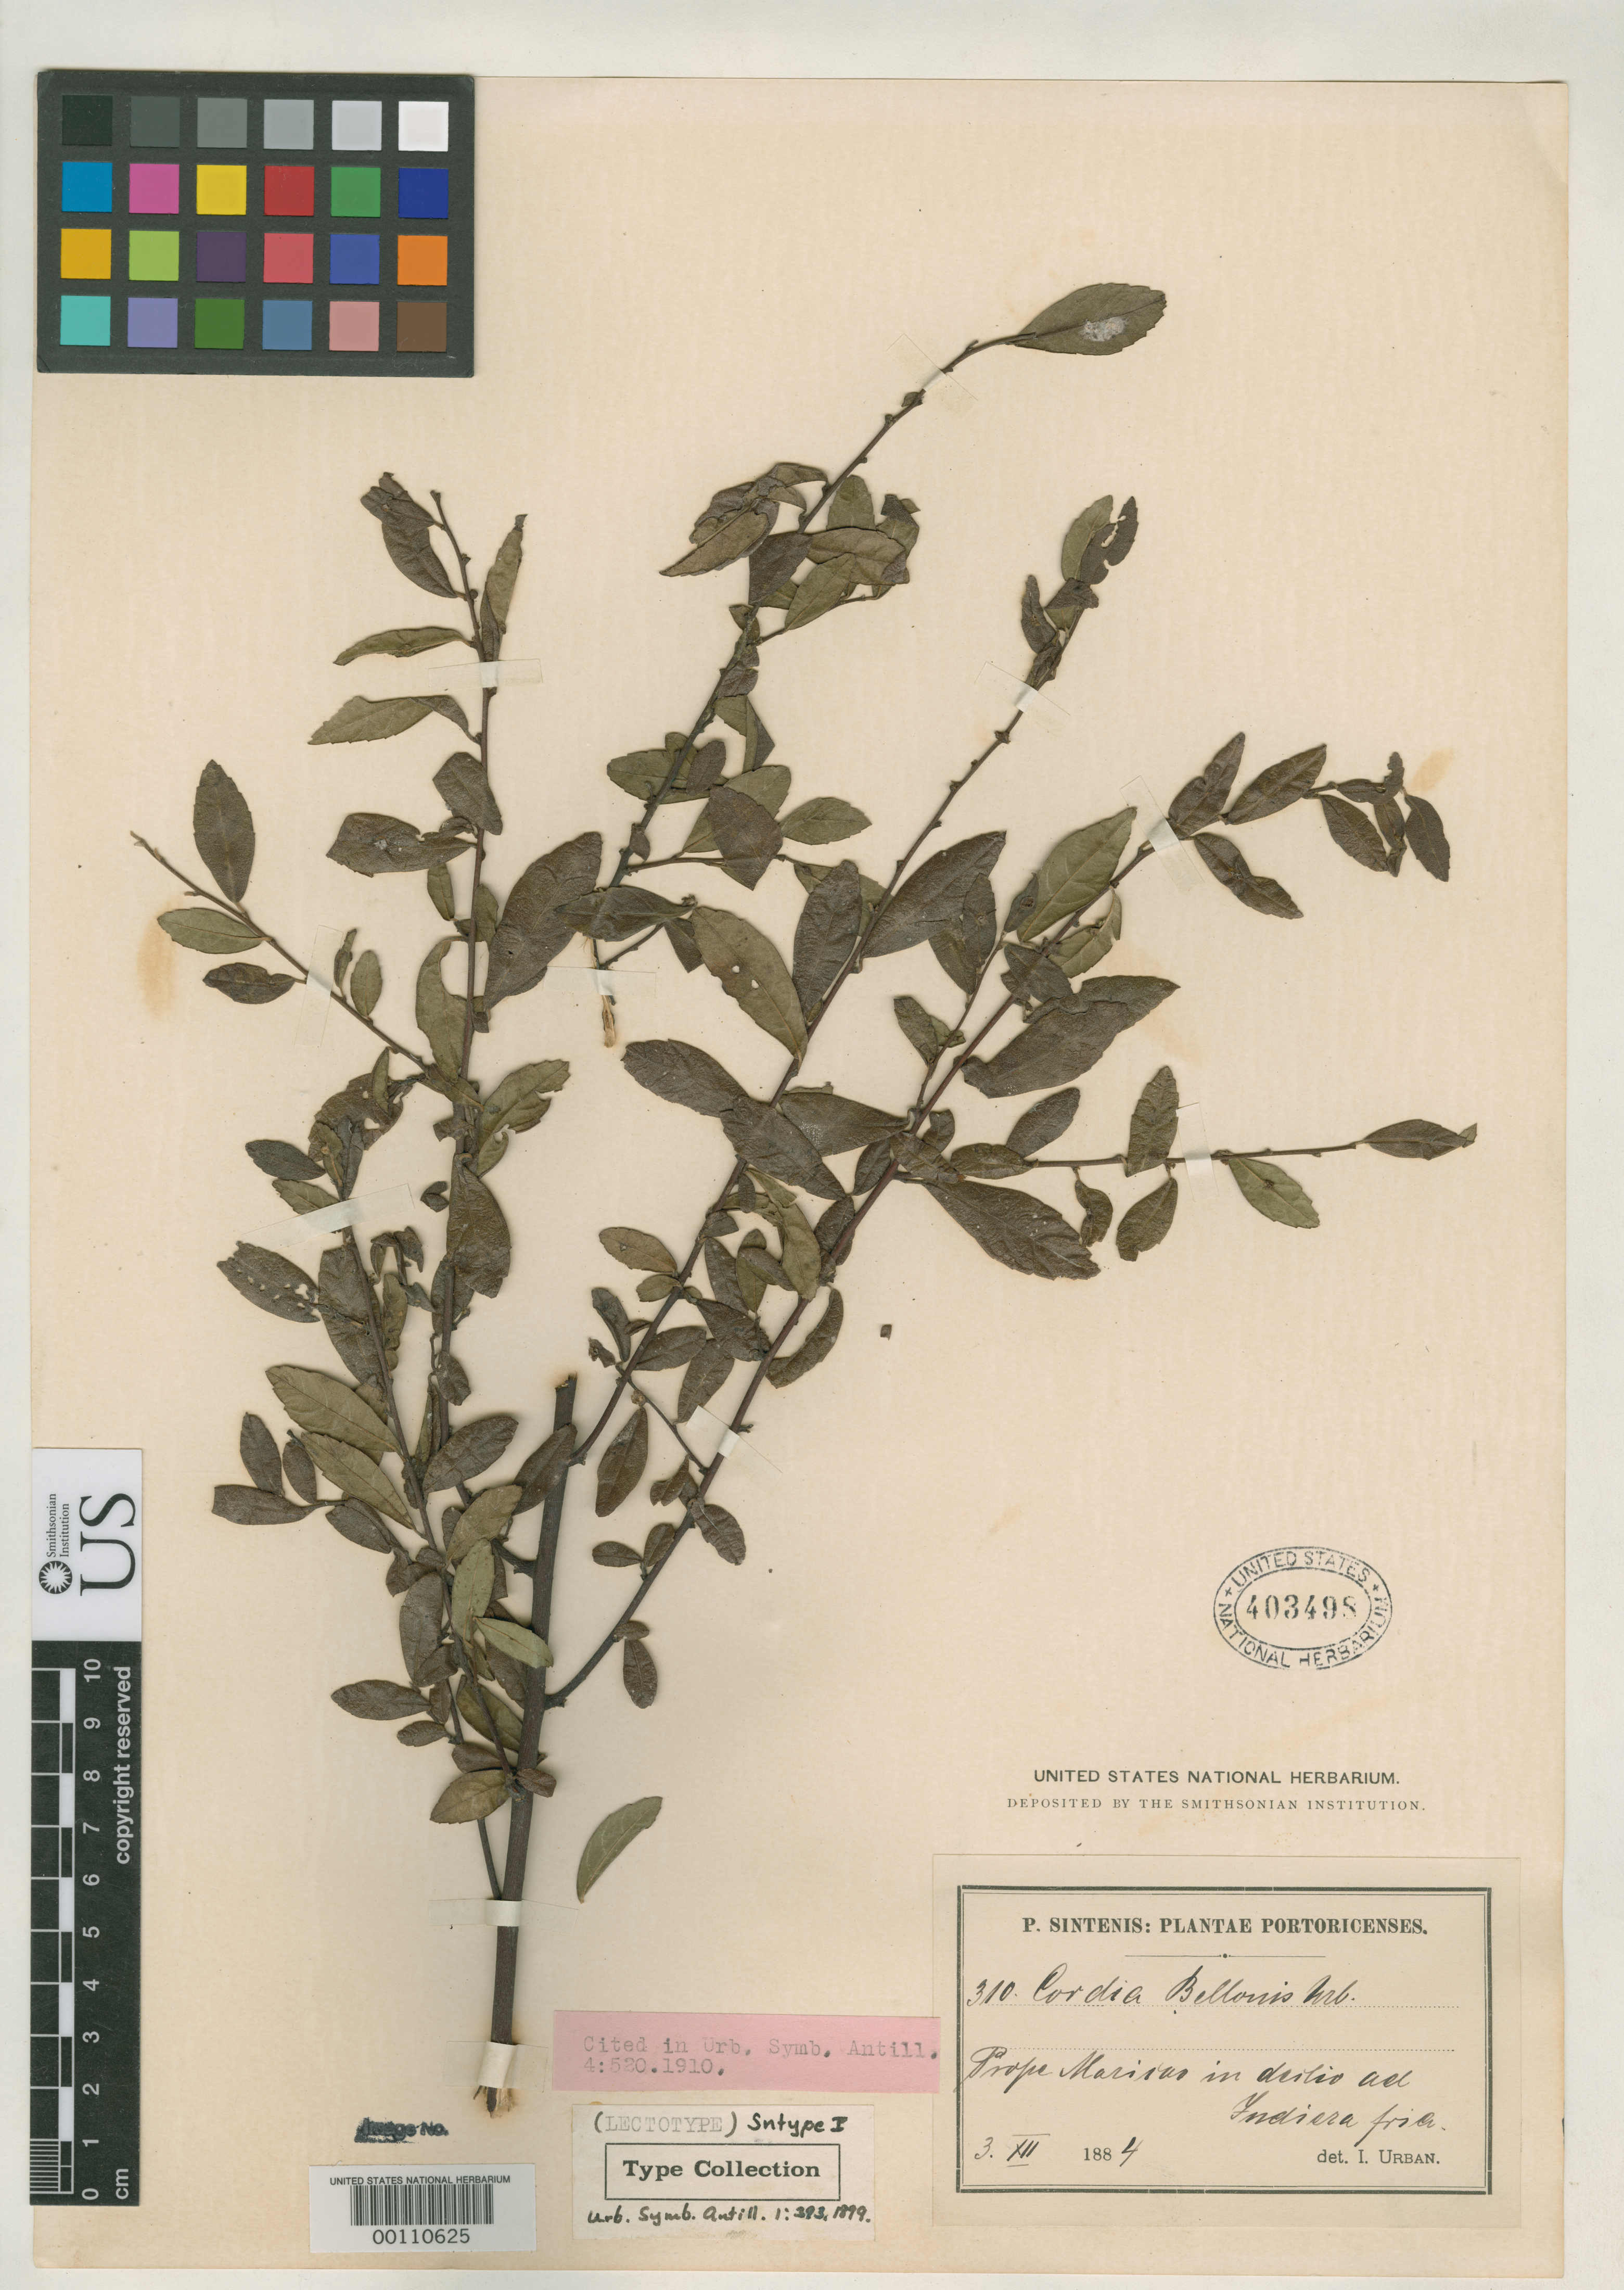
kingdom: Plantae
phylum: Tracheophyta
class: Magnoliopsida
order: Boraginales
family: Cordiaceae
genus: Cordia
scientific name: Cordia bellonis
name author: Urb.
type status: Syntype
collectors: P. Sintenis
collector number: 310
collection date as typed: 03 Dec 1884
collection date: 1884-12-03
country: Puerto Rico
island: Greater Antilles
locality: Maricao.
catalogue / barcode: US 403498